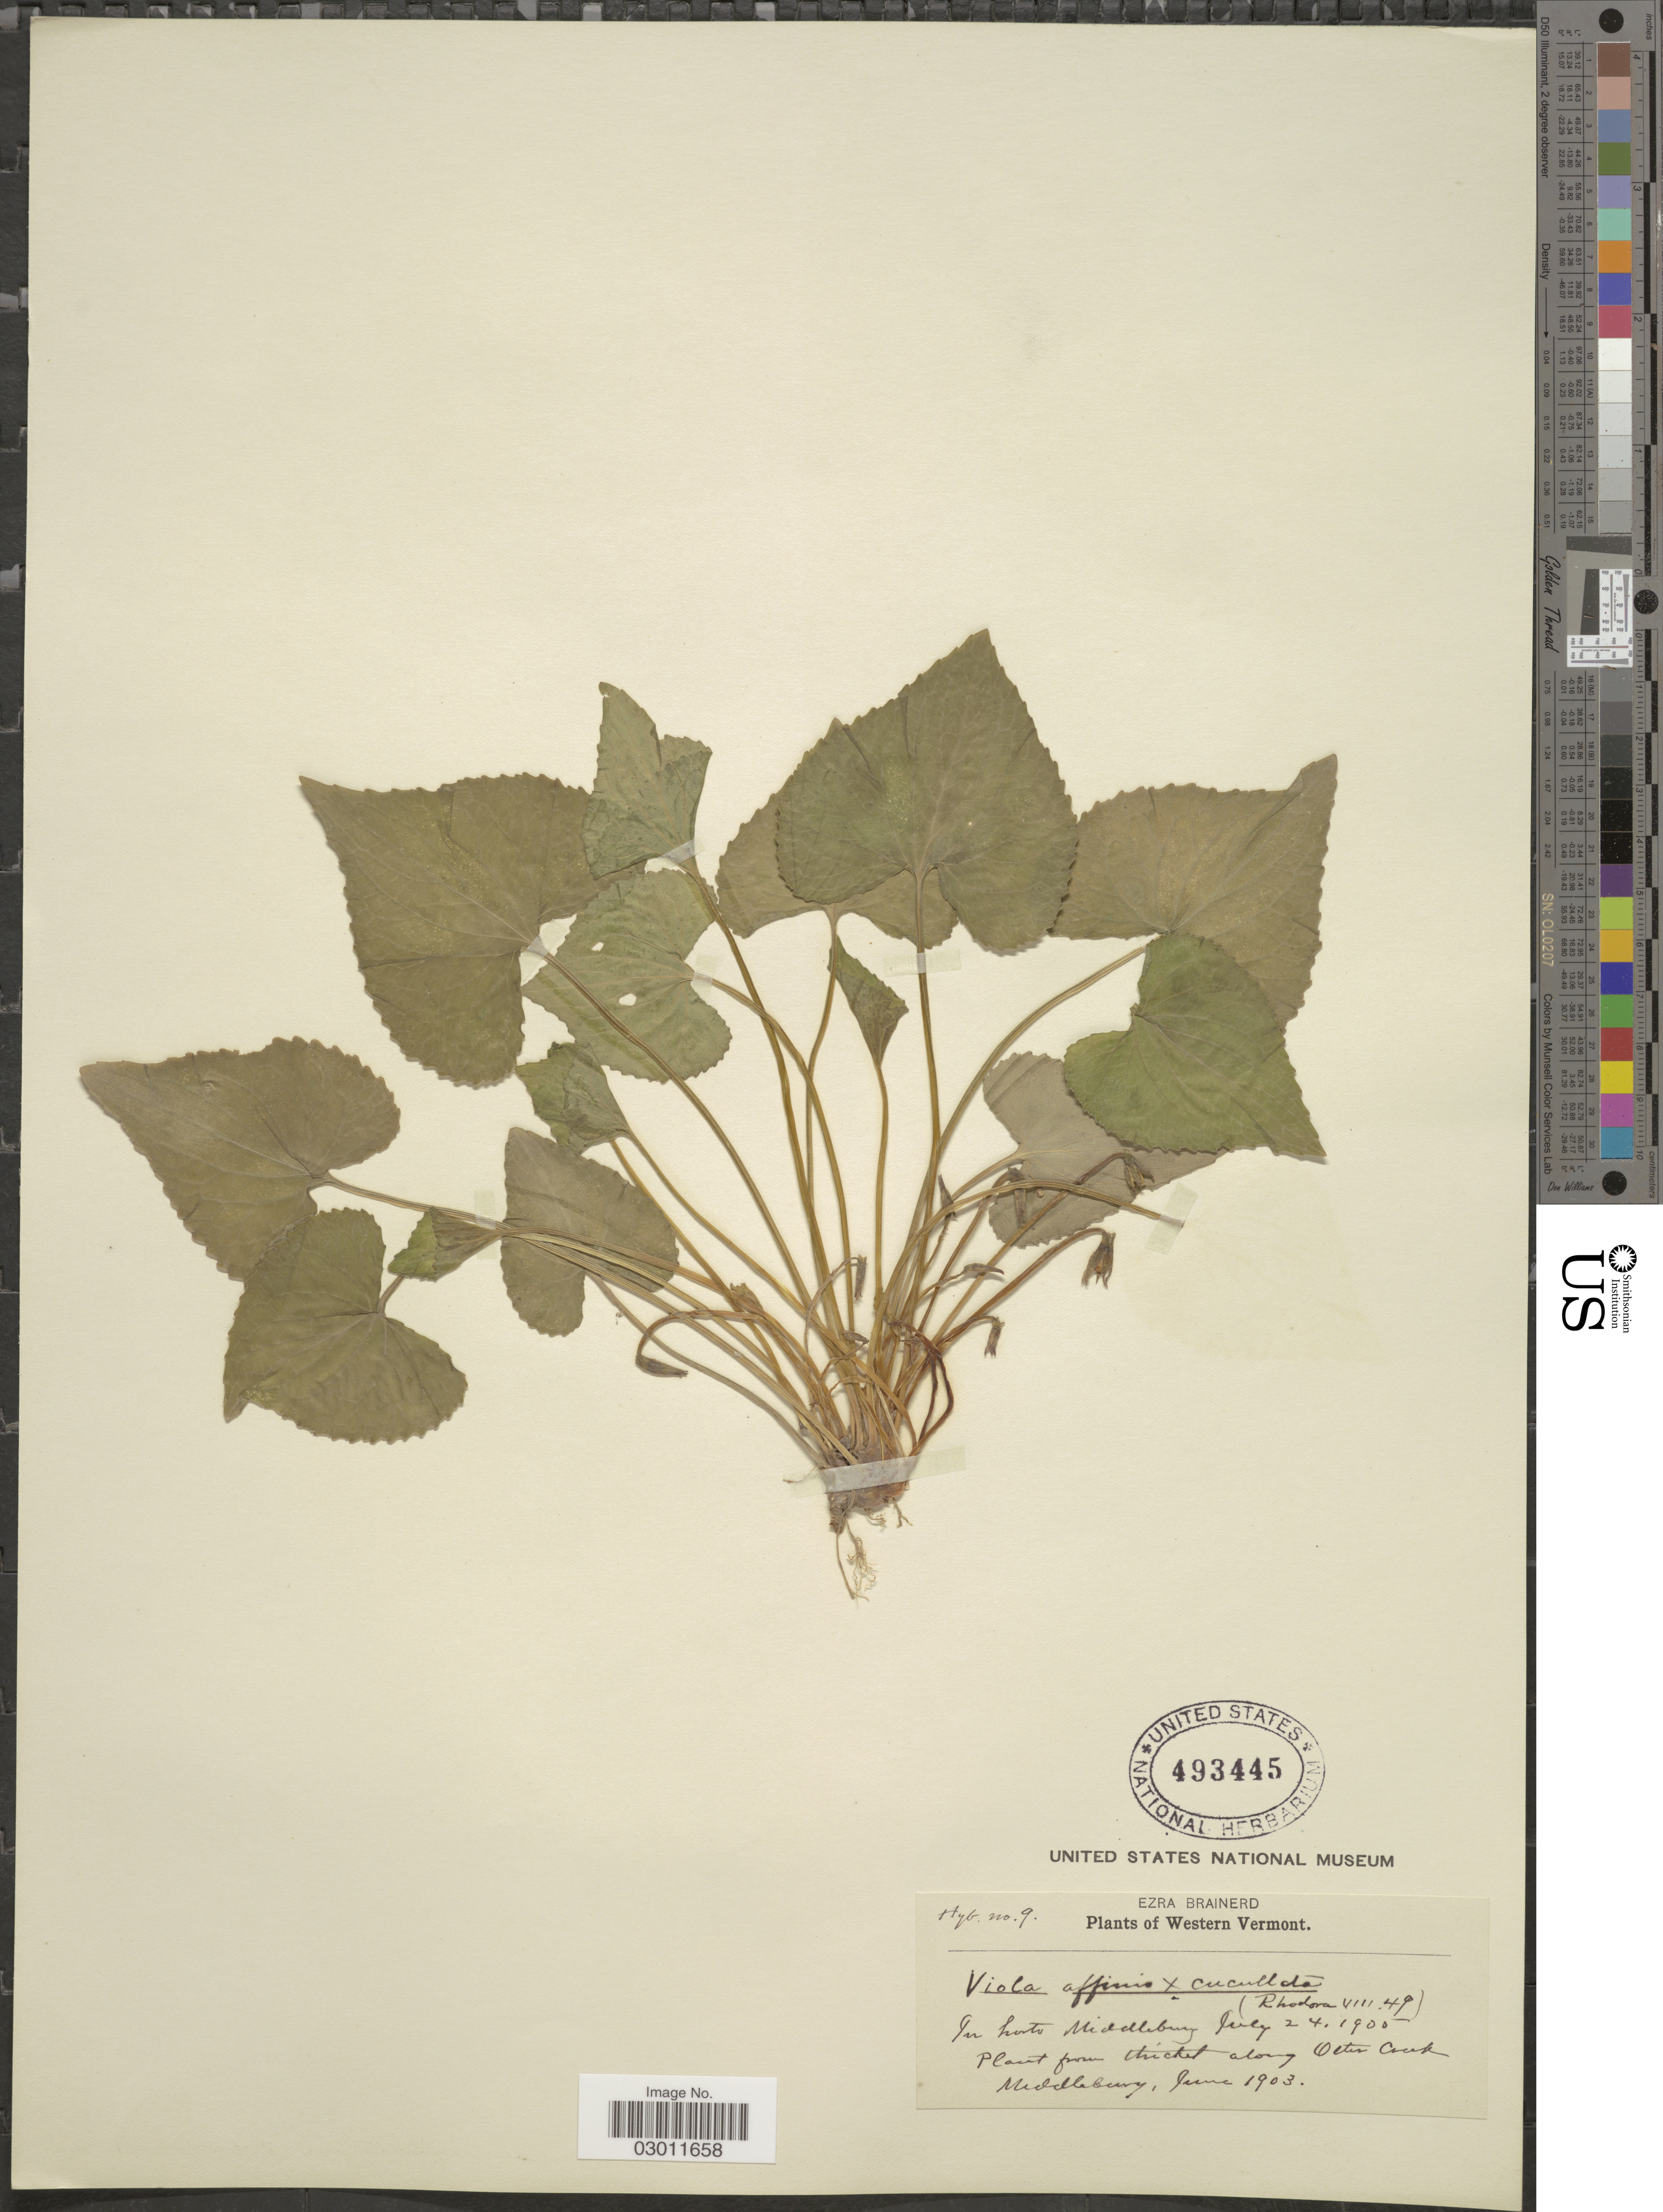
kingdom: Plantae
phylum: Tracheophyta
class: Magnoliopsida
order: Malpighiales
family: Violaceae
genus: Viola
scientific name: Viola affinis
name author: LeConte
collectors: E. Brainerd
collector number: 9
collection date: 1900-07-24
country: United States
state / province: Vermont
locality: Western Vermont, In horto Middleburg.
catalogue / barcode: US 493445